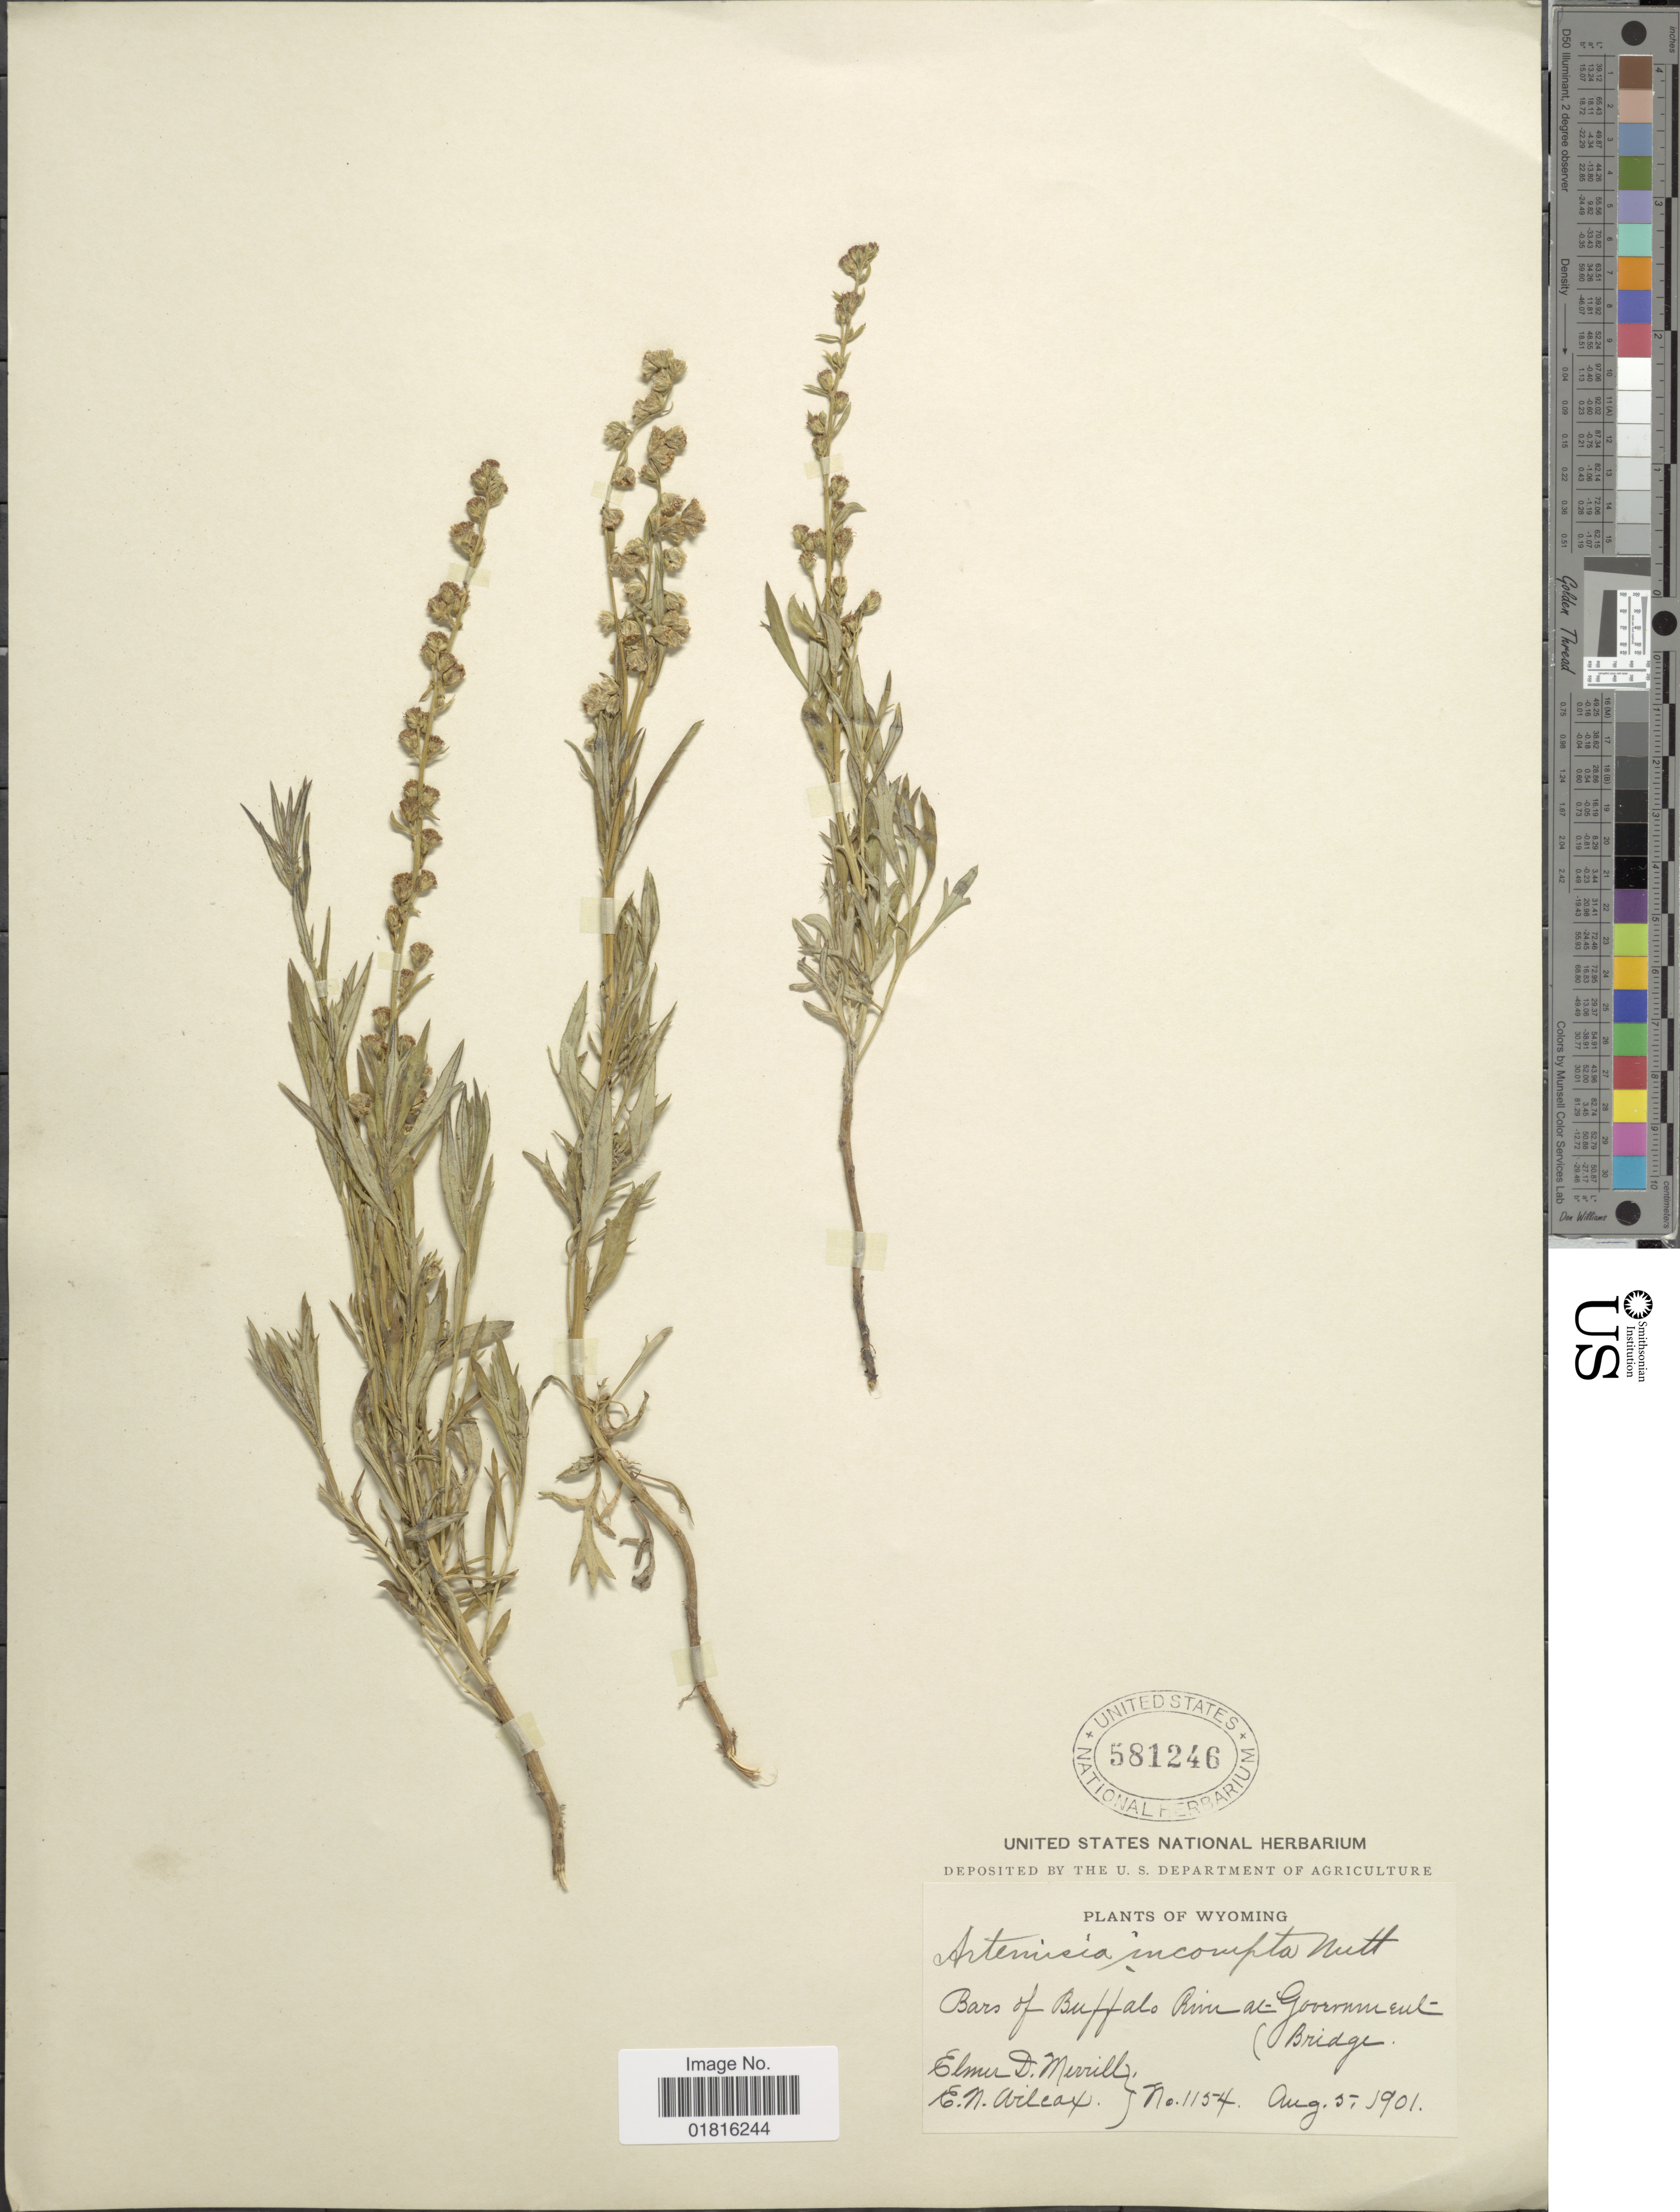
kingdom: Plantae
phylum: Tracheophyta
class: Magnoliopsida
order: Asterales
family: Asteraceae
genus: Artemisia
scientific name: Artemisia ludoviciana subsp. incompta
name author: (Nutt.) D.D. Keck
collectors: E. D. Merrill & E. Wilcox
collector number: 1154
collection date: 1901-08-05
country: United States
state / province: Wyoming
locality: Bars of Buffalo River at Government (Bridge)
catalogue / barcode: US 581246